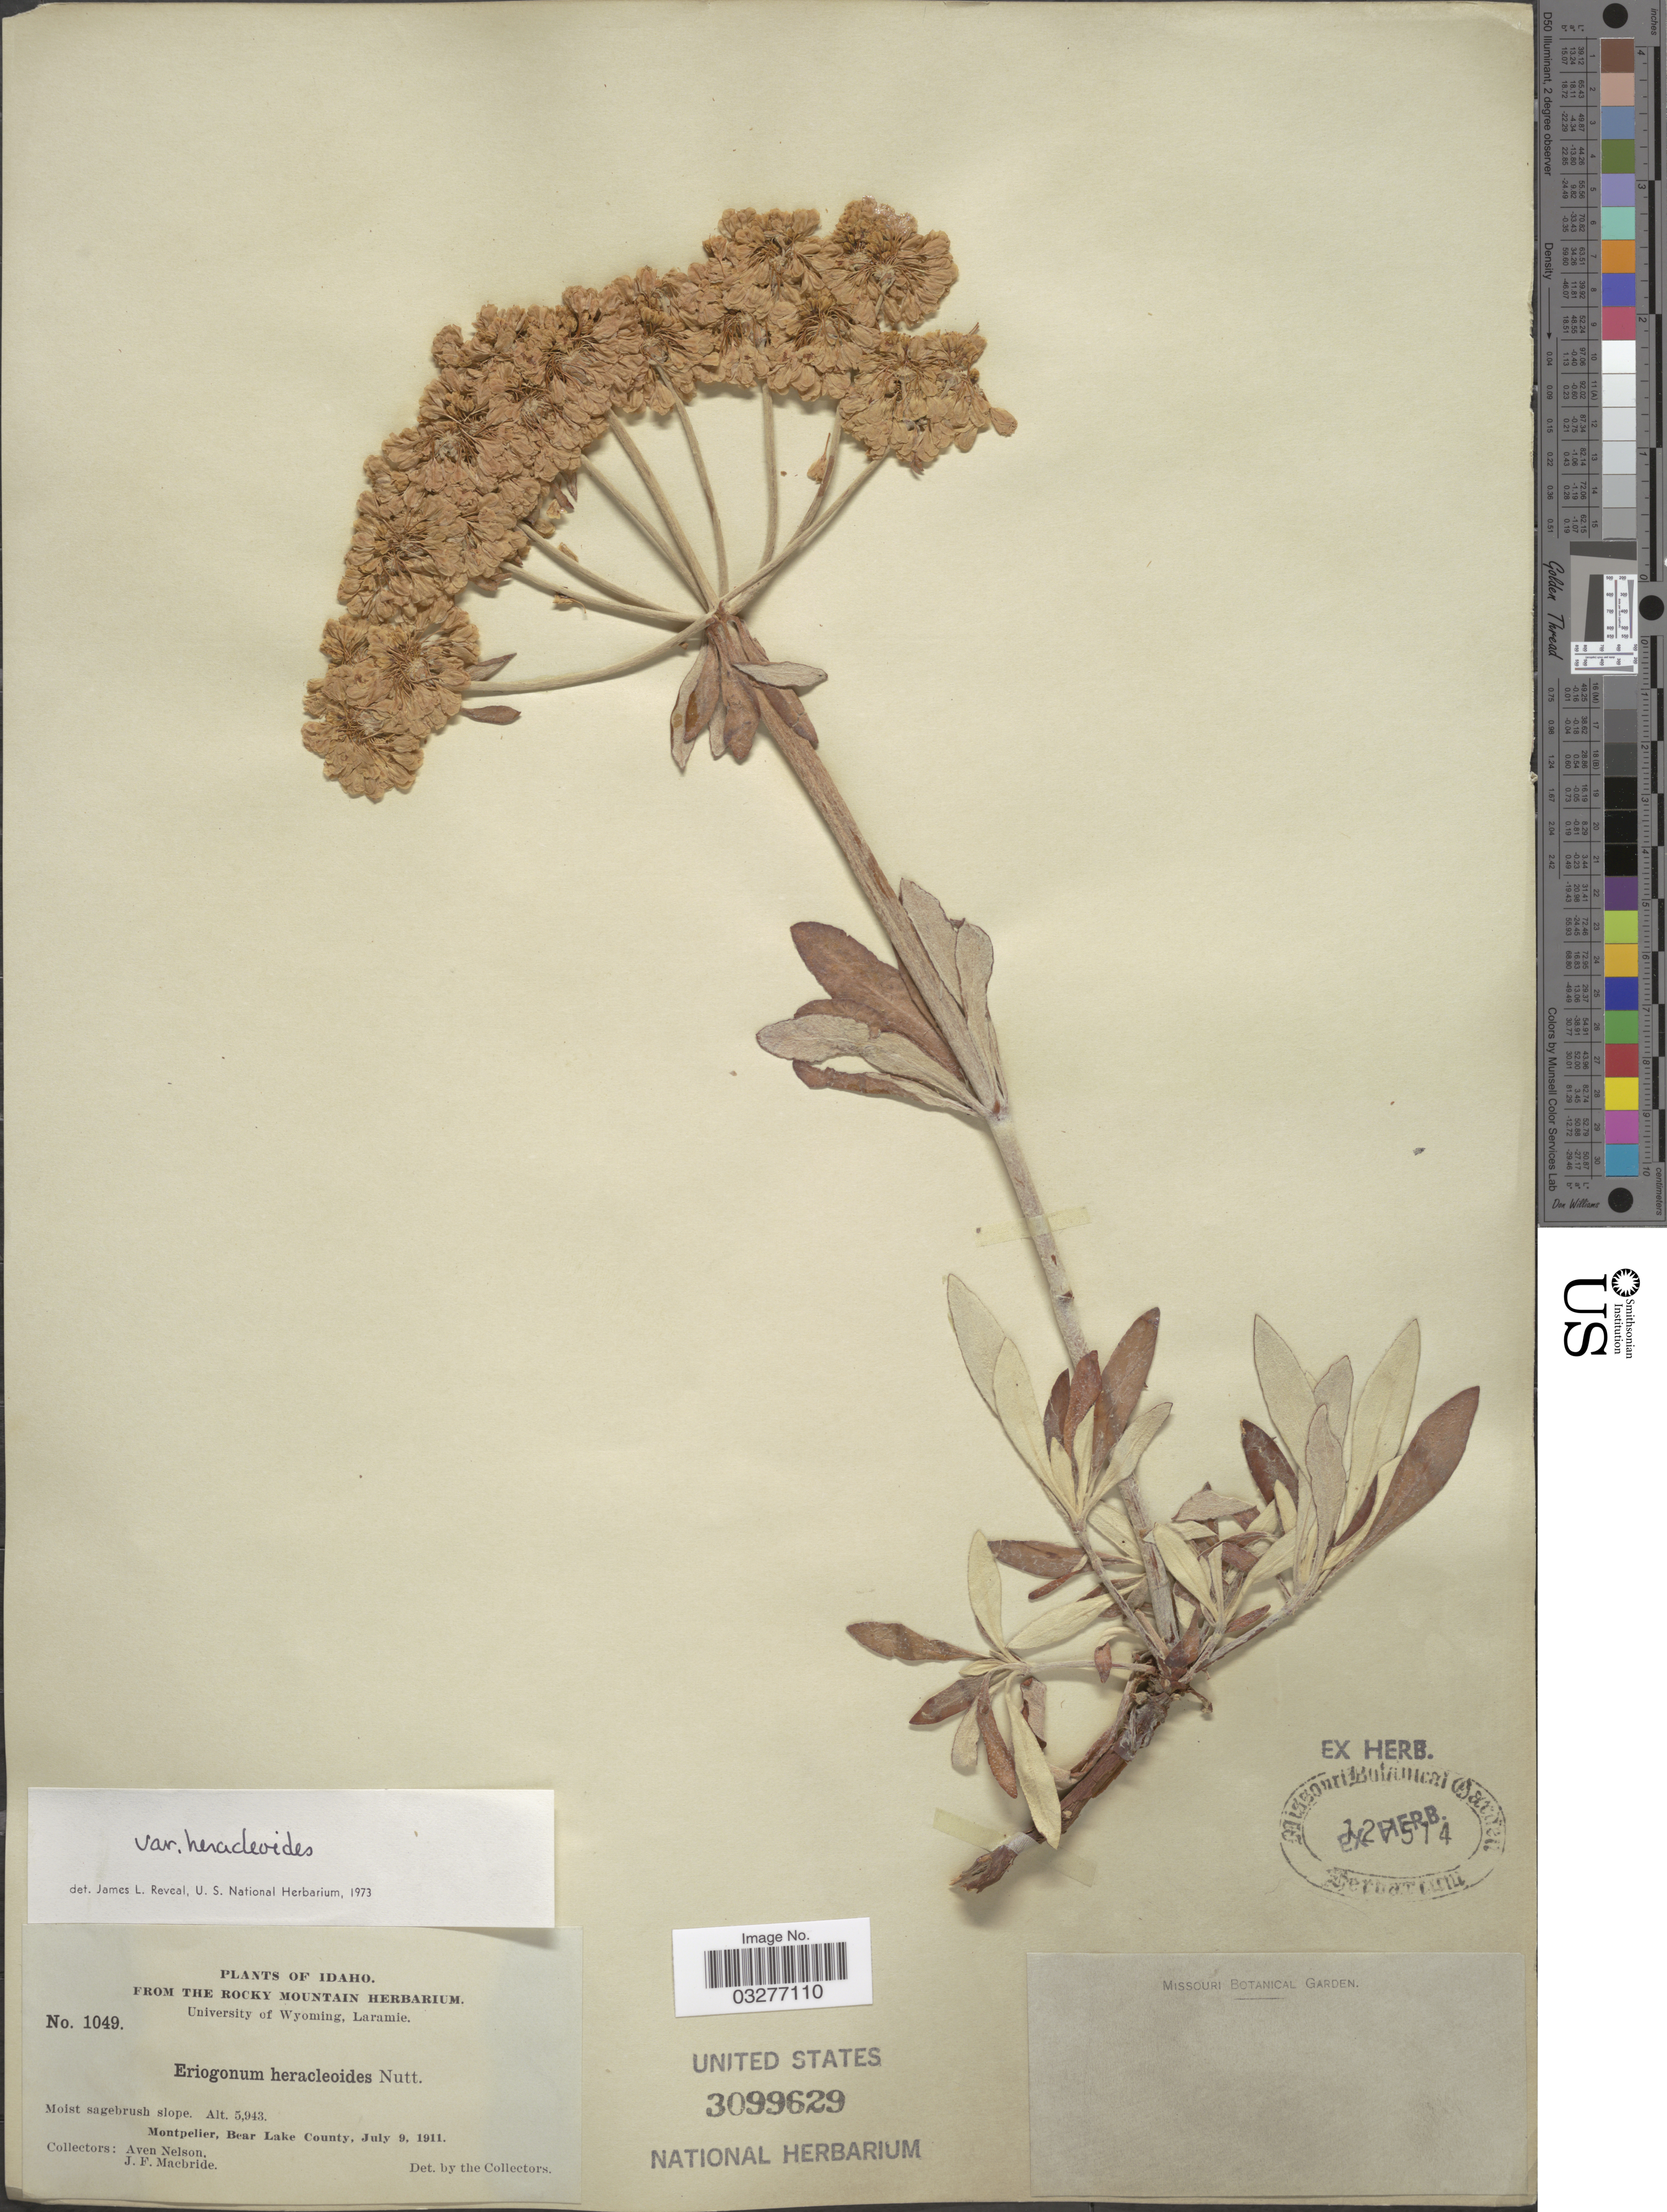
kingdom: Plantae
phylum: Tracheophyta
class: Magnoliopsida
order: Caryophyllales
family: Polygonaceae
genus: Eriogonum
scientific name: Eriogonum heracleoides var. heracleoides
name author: Nutt.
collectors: A. Nelson & J. F. Macbride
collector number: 1049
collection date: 1911-07-09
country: United States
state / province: Idaho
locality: Montpelier, Bear Lake County.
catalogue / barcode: US 3099629